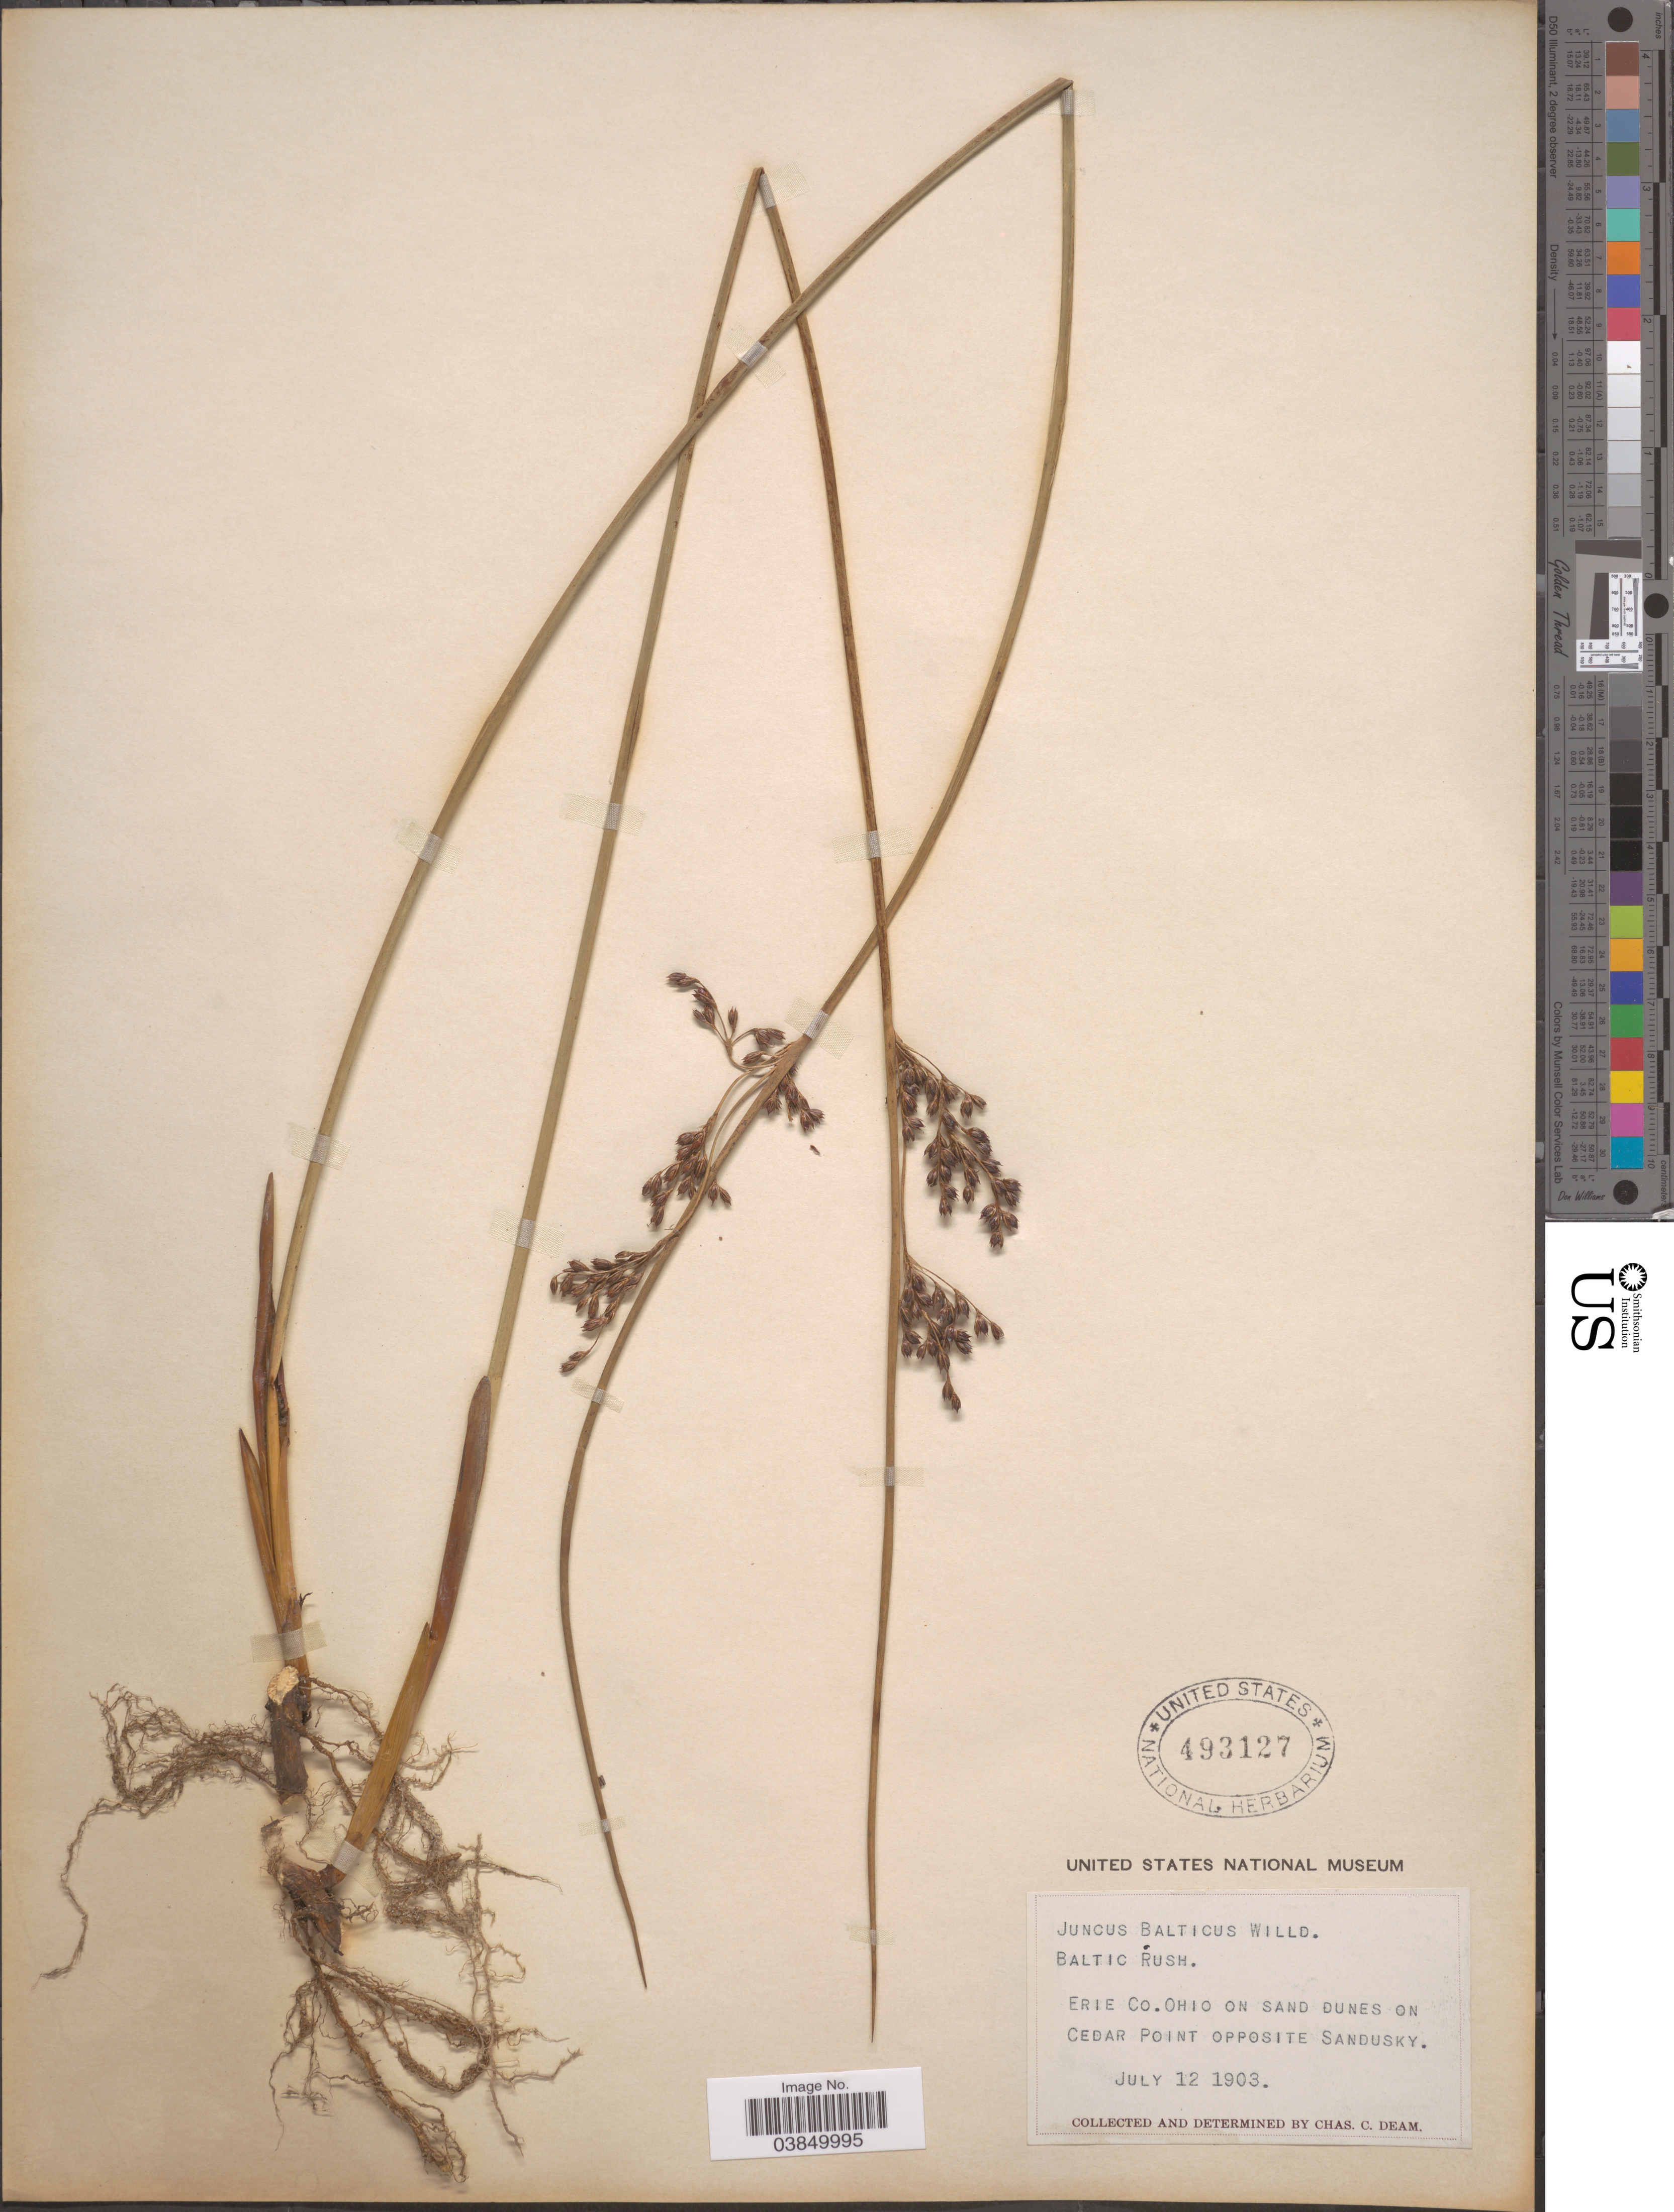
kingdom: Plantae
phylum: Tracheophyta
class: Liliopsida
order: Poales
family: Juncaceae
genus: Juncus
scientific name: Juncus balticus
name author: Willd.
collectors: C. C. Deam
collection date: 1903-07-12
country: United States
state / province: Ohio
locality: Erie Co. Ohio on sand dunes on Cedar Point opposite Sandusky.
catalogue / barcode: US 493127